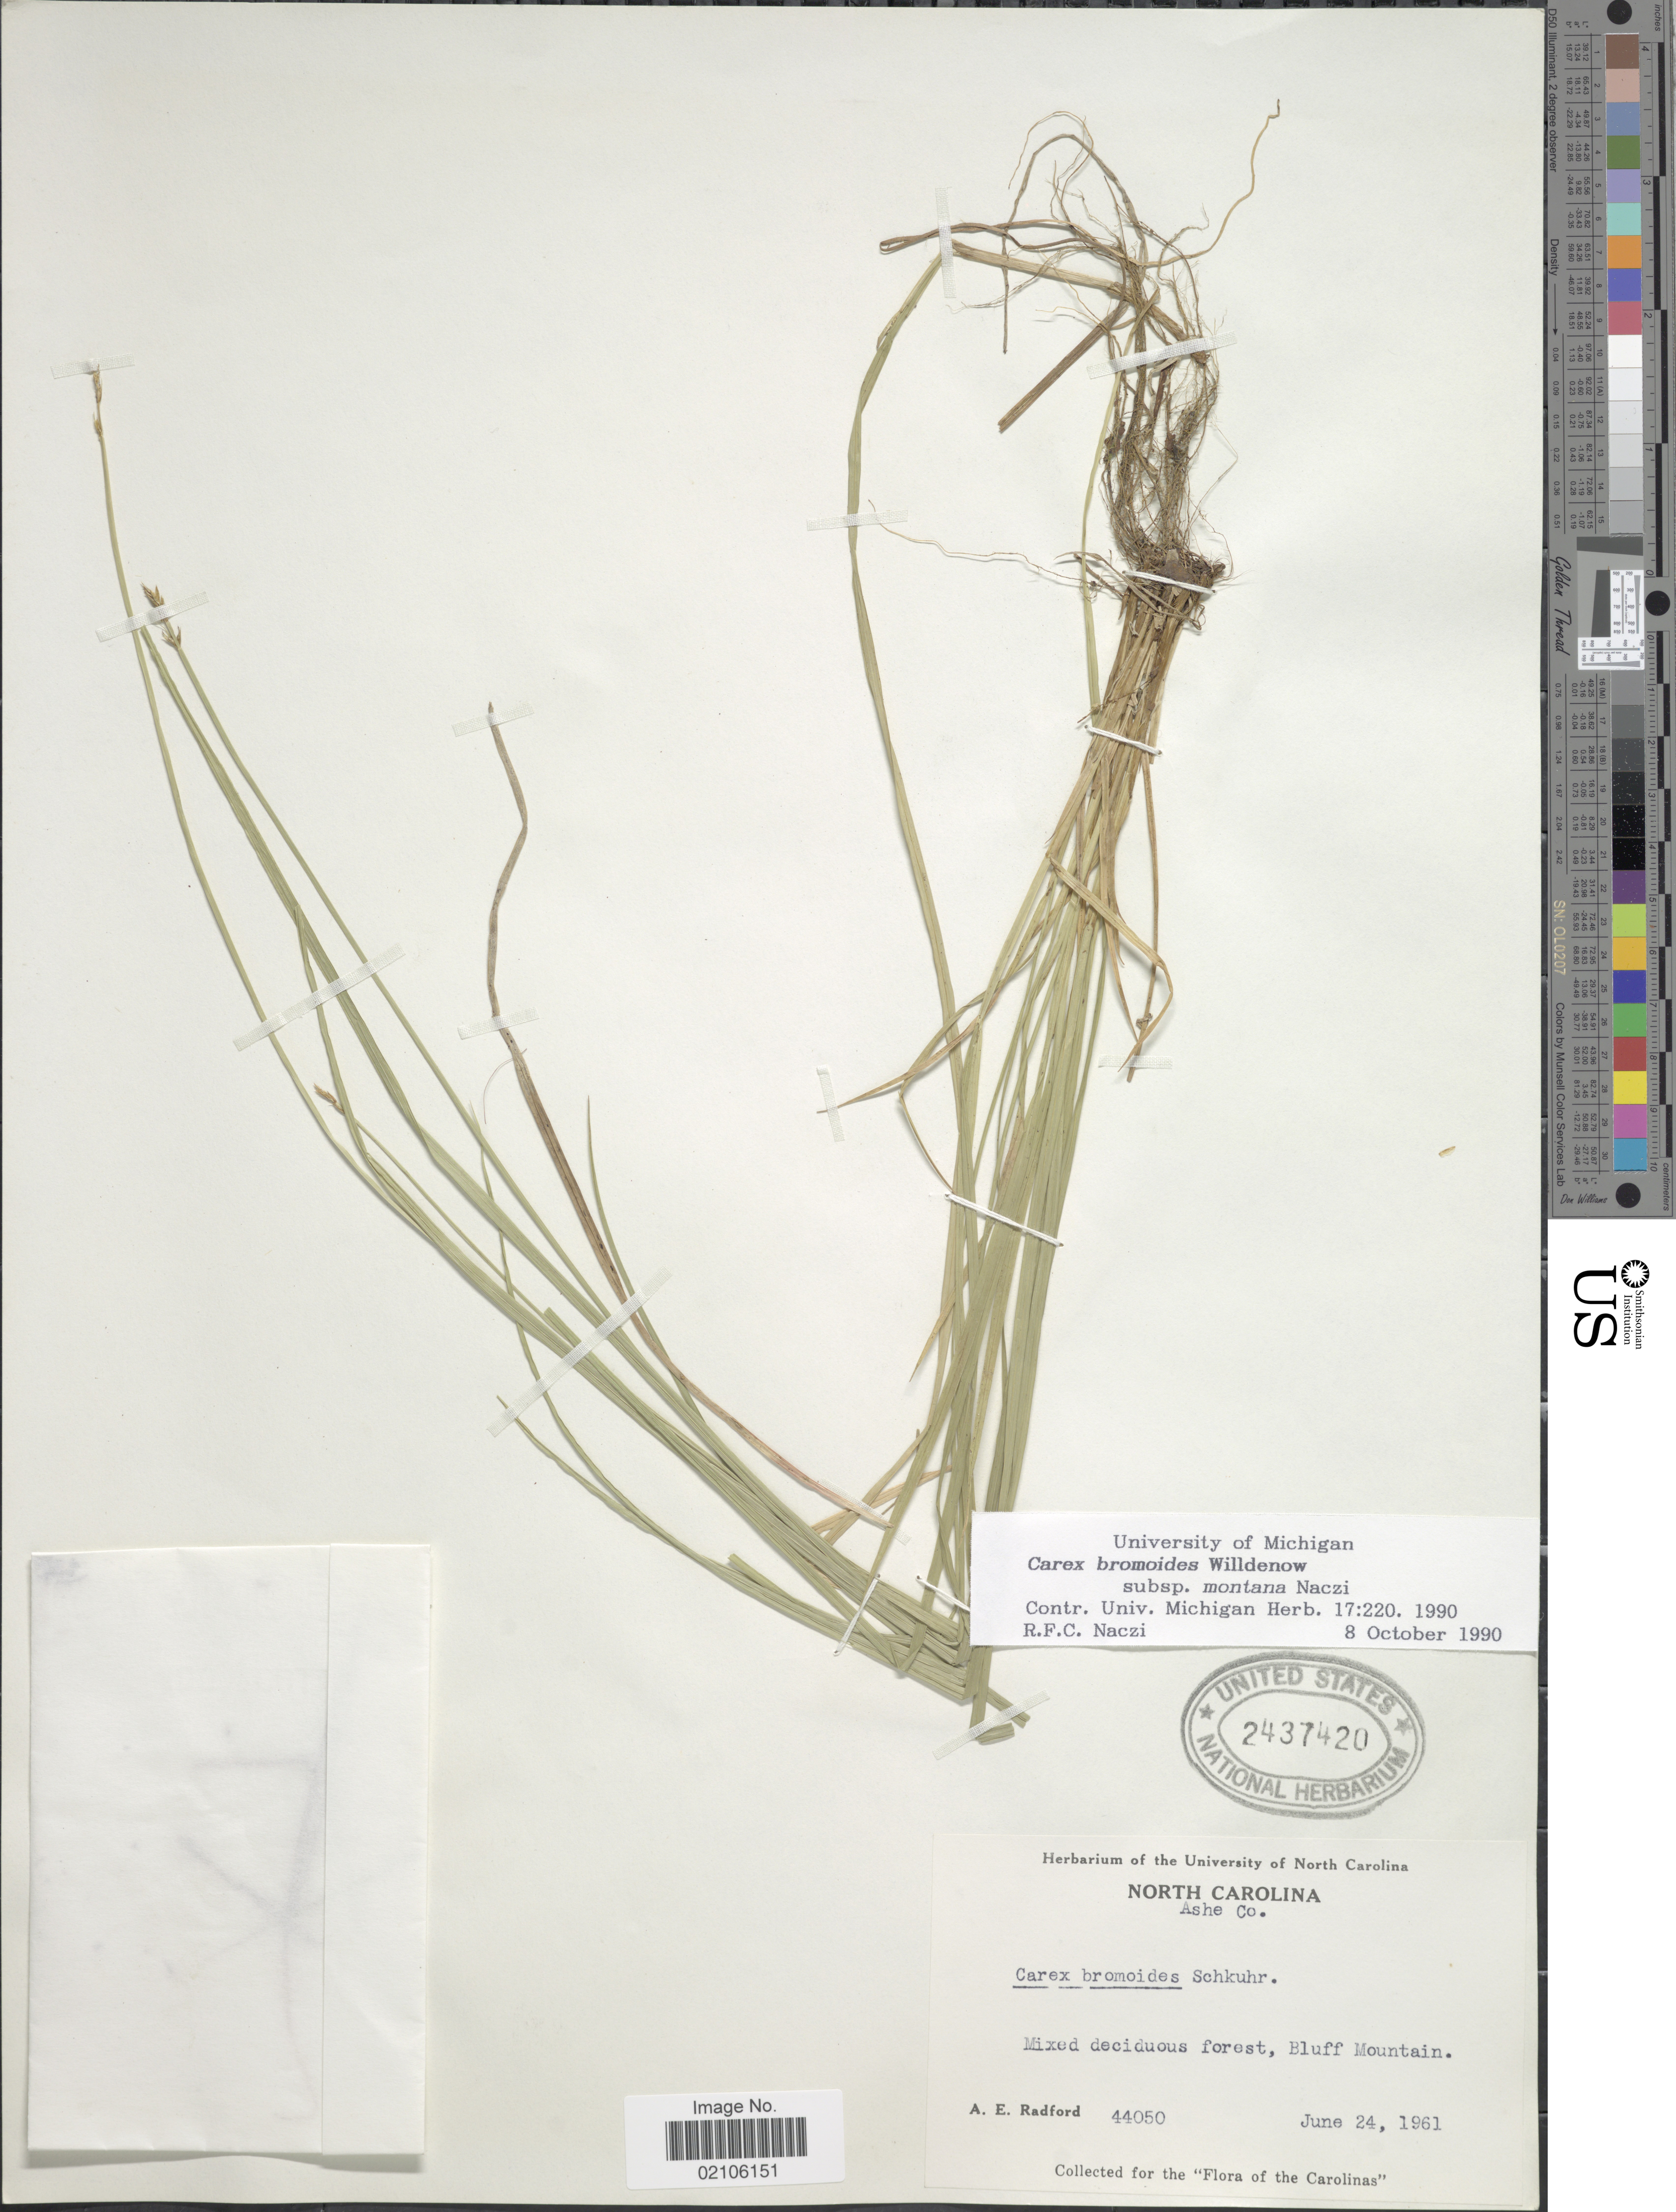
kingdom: Plantae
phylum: Tracheophyta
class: Liliopsida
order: Poales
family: Cyperaceae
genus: Carex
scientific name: Carex bromoides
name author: Willd.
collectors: A. E. Radford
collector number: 44050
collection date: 1961-06-24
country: United States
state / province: North Carolina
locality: Ashe Co, Mixed deciduous forest, Bluff Mountain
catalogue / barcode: US 2437420